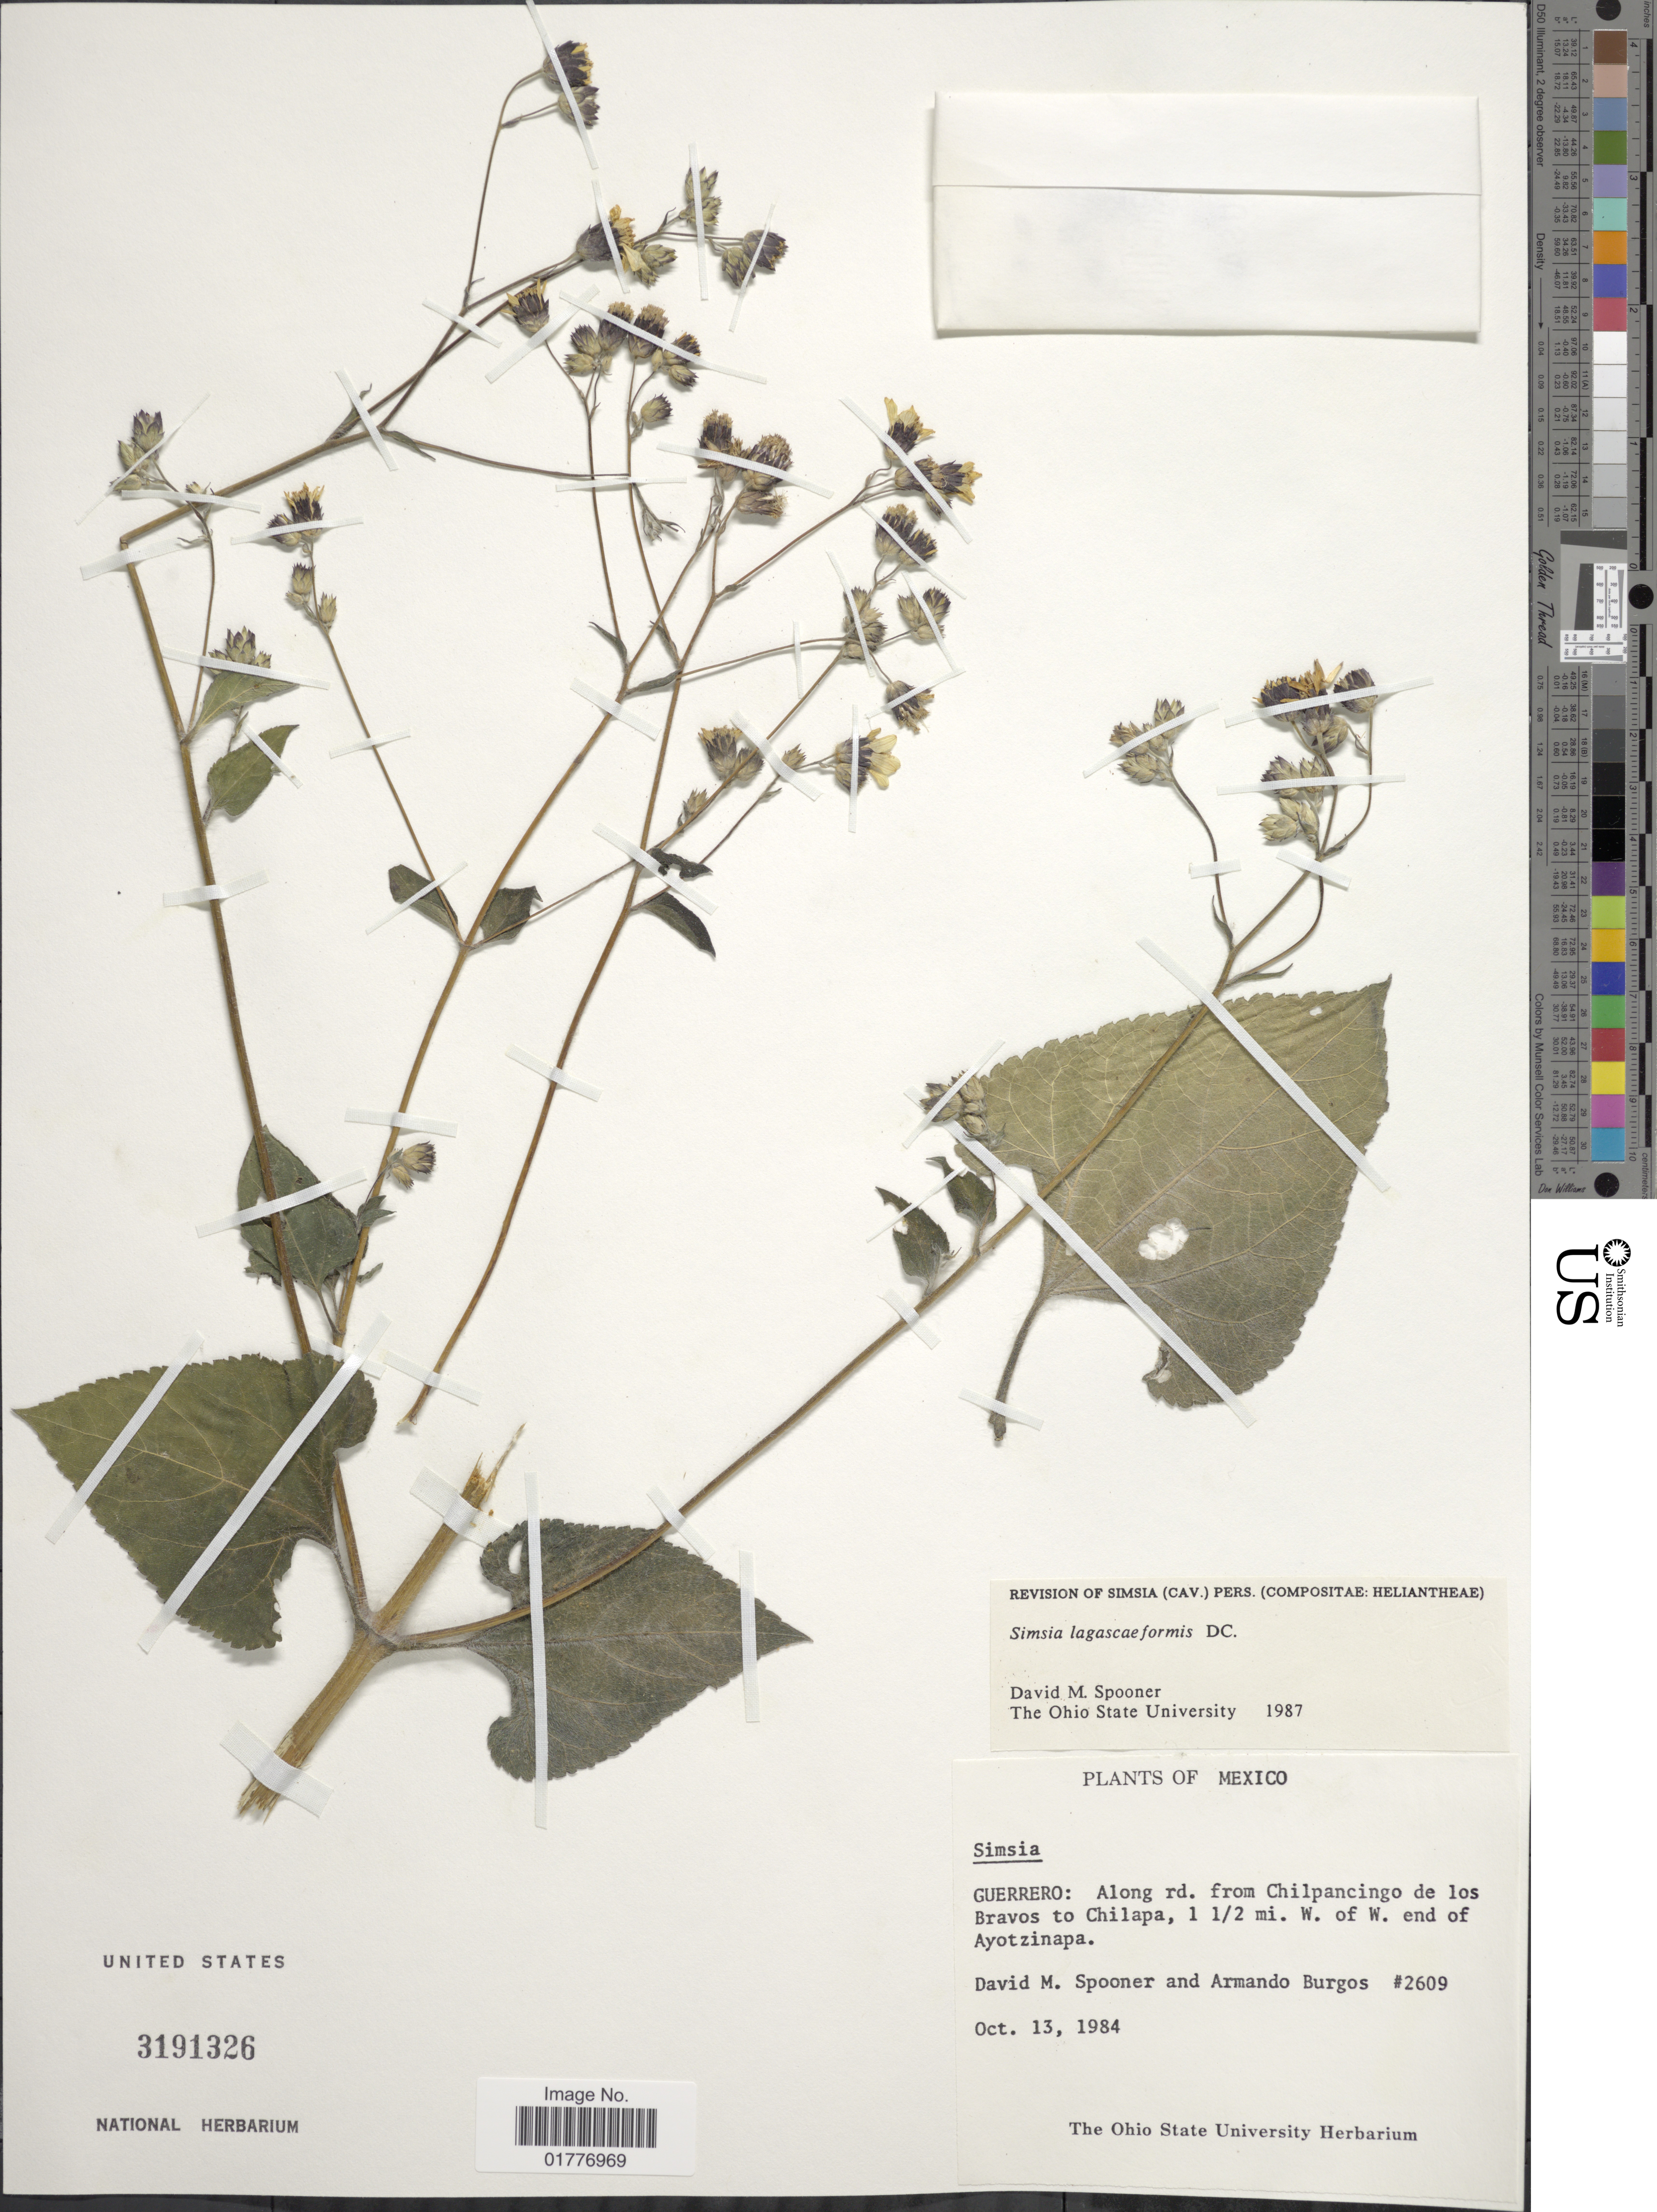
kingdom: Plantae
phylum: Tracheophyta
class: Magnoliopsida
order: Asterales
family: Asteraceae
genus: Simsia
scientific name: Simsia lagasceiformis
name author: DC.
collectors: D. Spooner & A. Burgos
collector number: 2609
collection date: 1984-10-13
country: Mexico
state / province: Guerrero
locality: Guerrero: Along rd. from Chilpancingo de los Bravos to Chilapa, 1 1/2 mi. W. of W. end of Ayotzinapa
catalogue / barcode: US 3191326